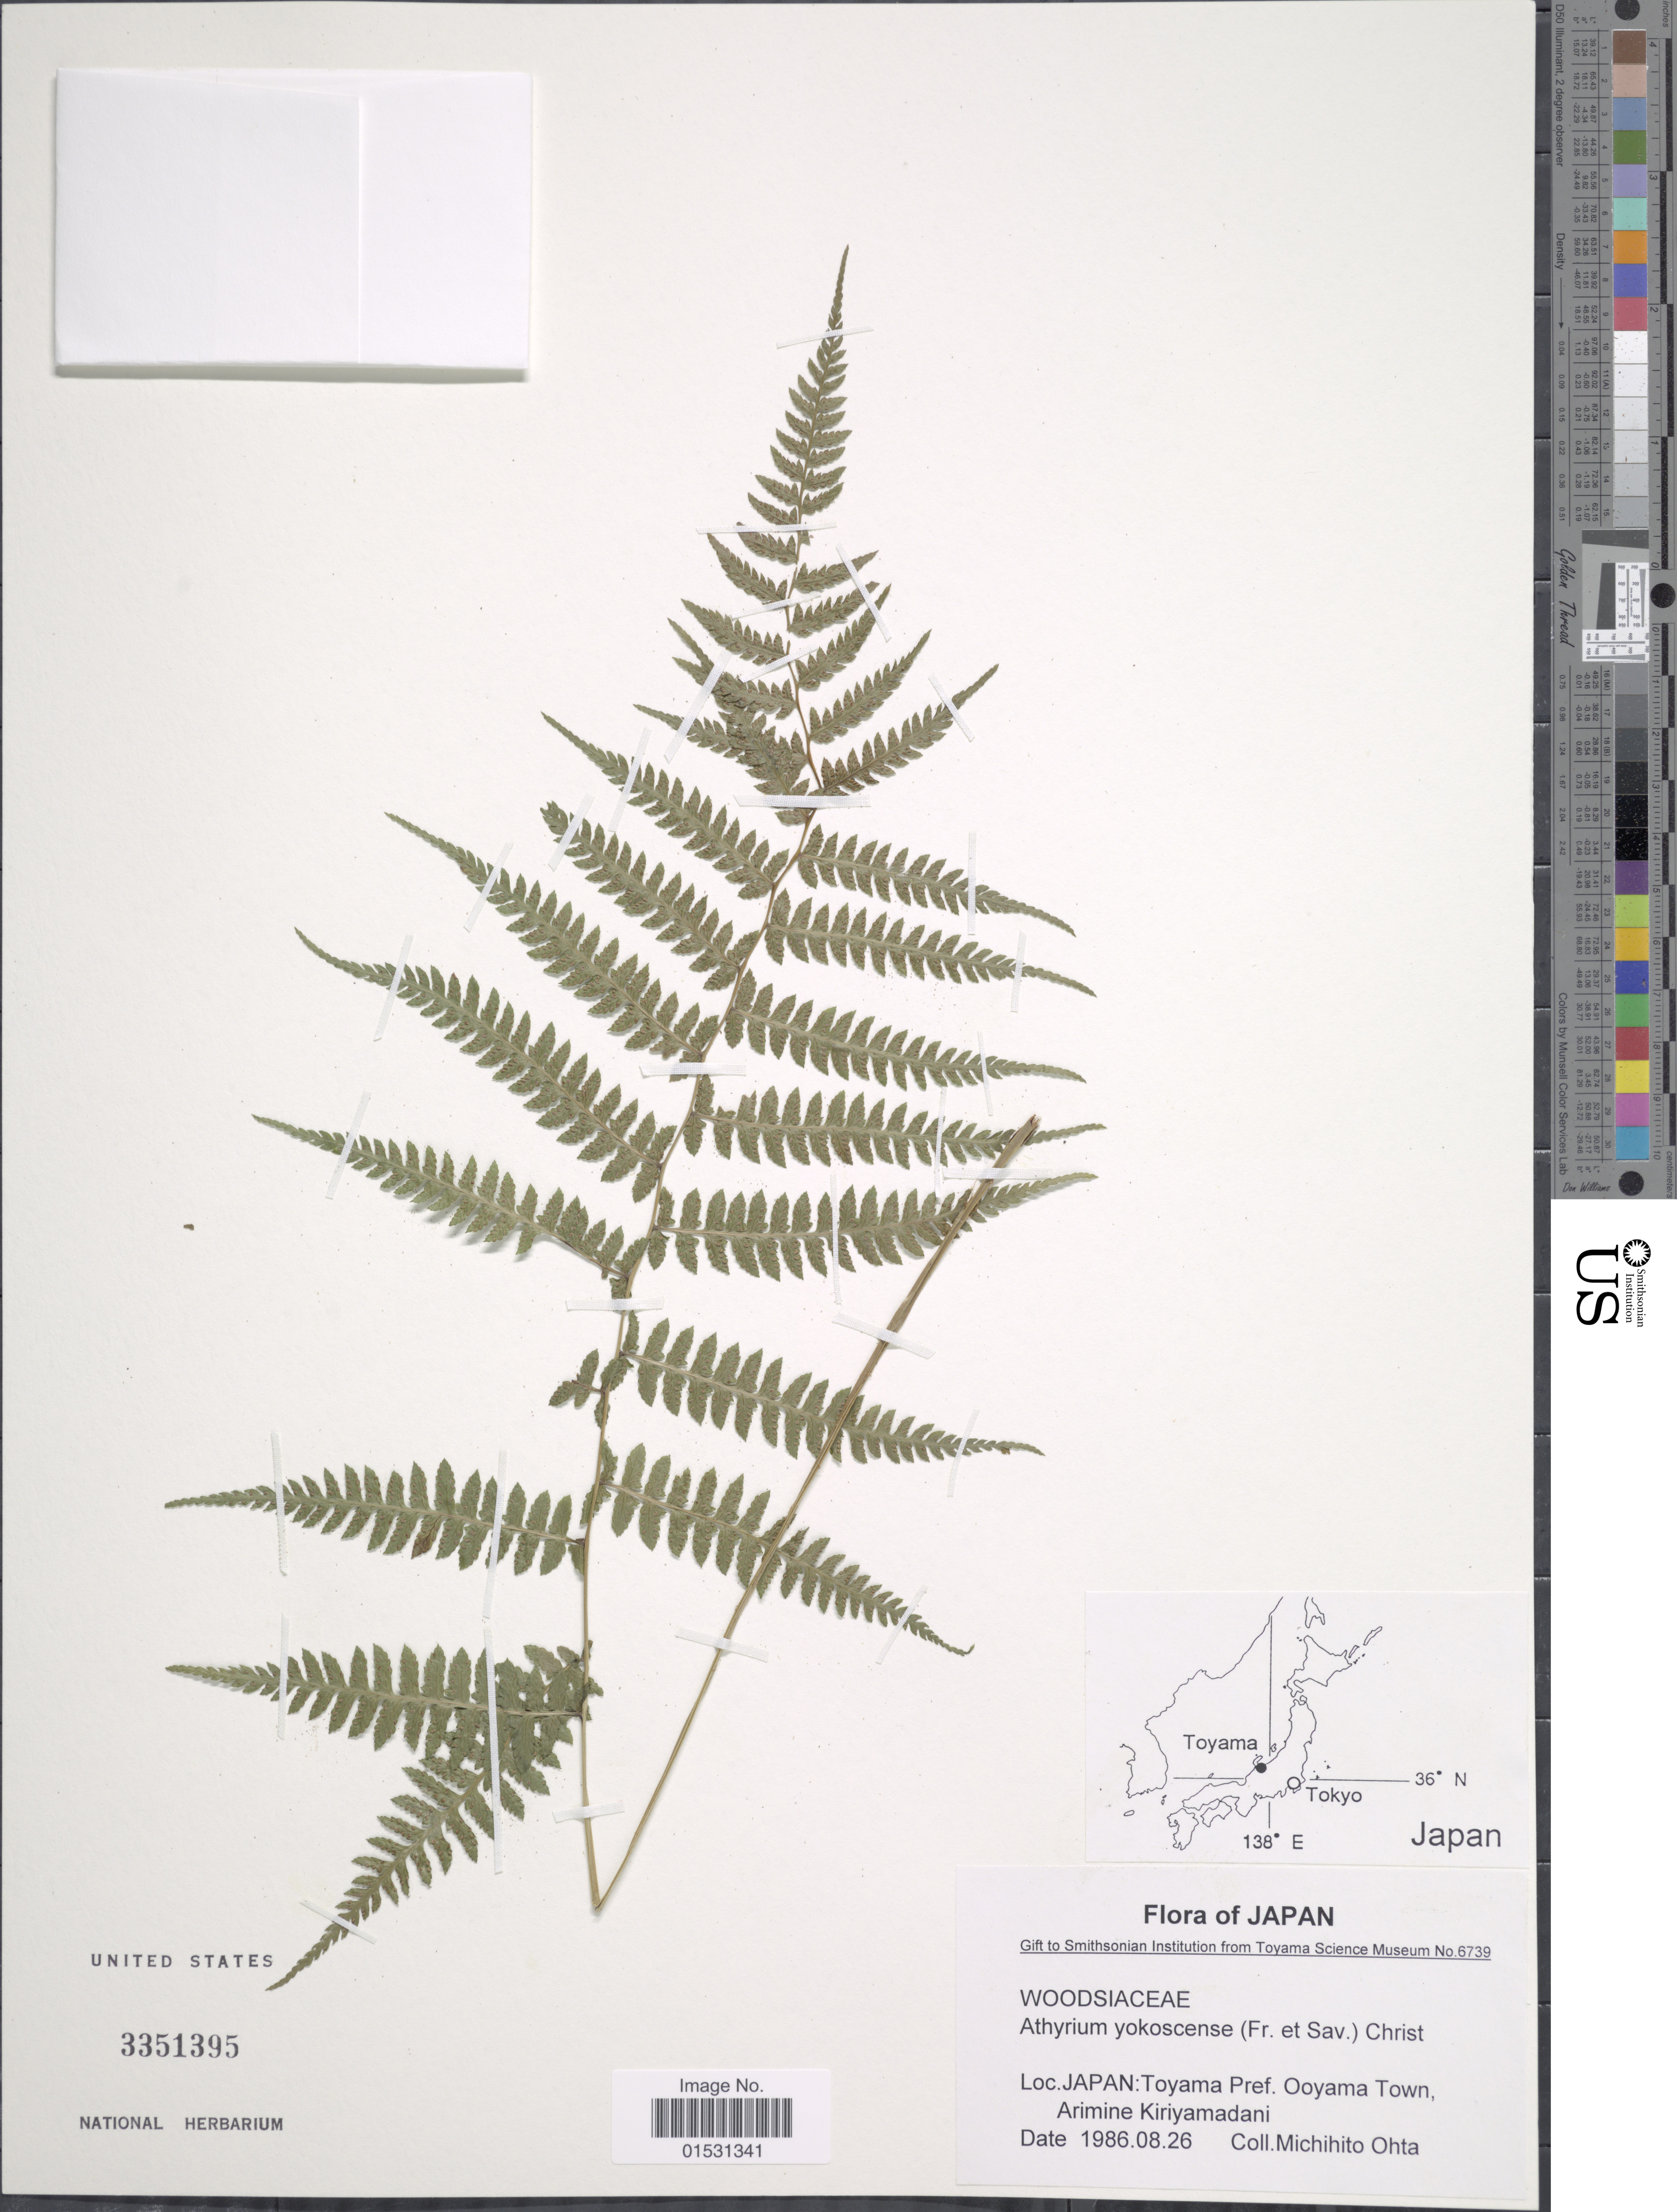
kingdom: Plantae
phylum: Tracheophyta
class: Polypodiopsida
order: Polypodiales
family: Athyriaceae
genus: Athyrium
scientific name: Athyrium yokoscense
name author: (Franch. & Sav.) Christ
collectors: O. Michihito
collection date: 1986-08-26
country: Japan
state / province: Toyama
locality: Toyama Pref. Ooyama Town, Arimine Kiriyamadani.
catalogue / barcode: US 3351395